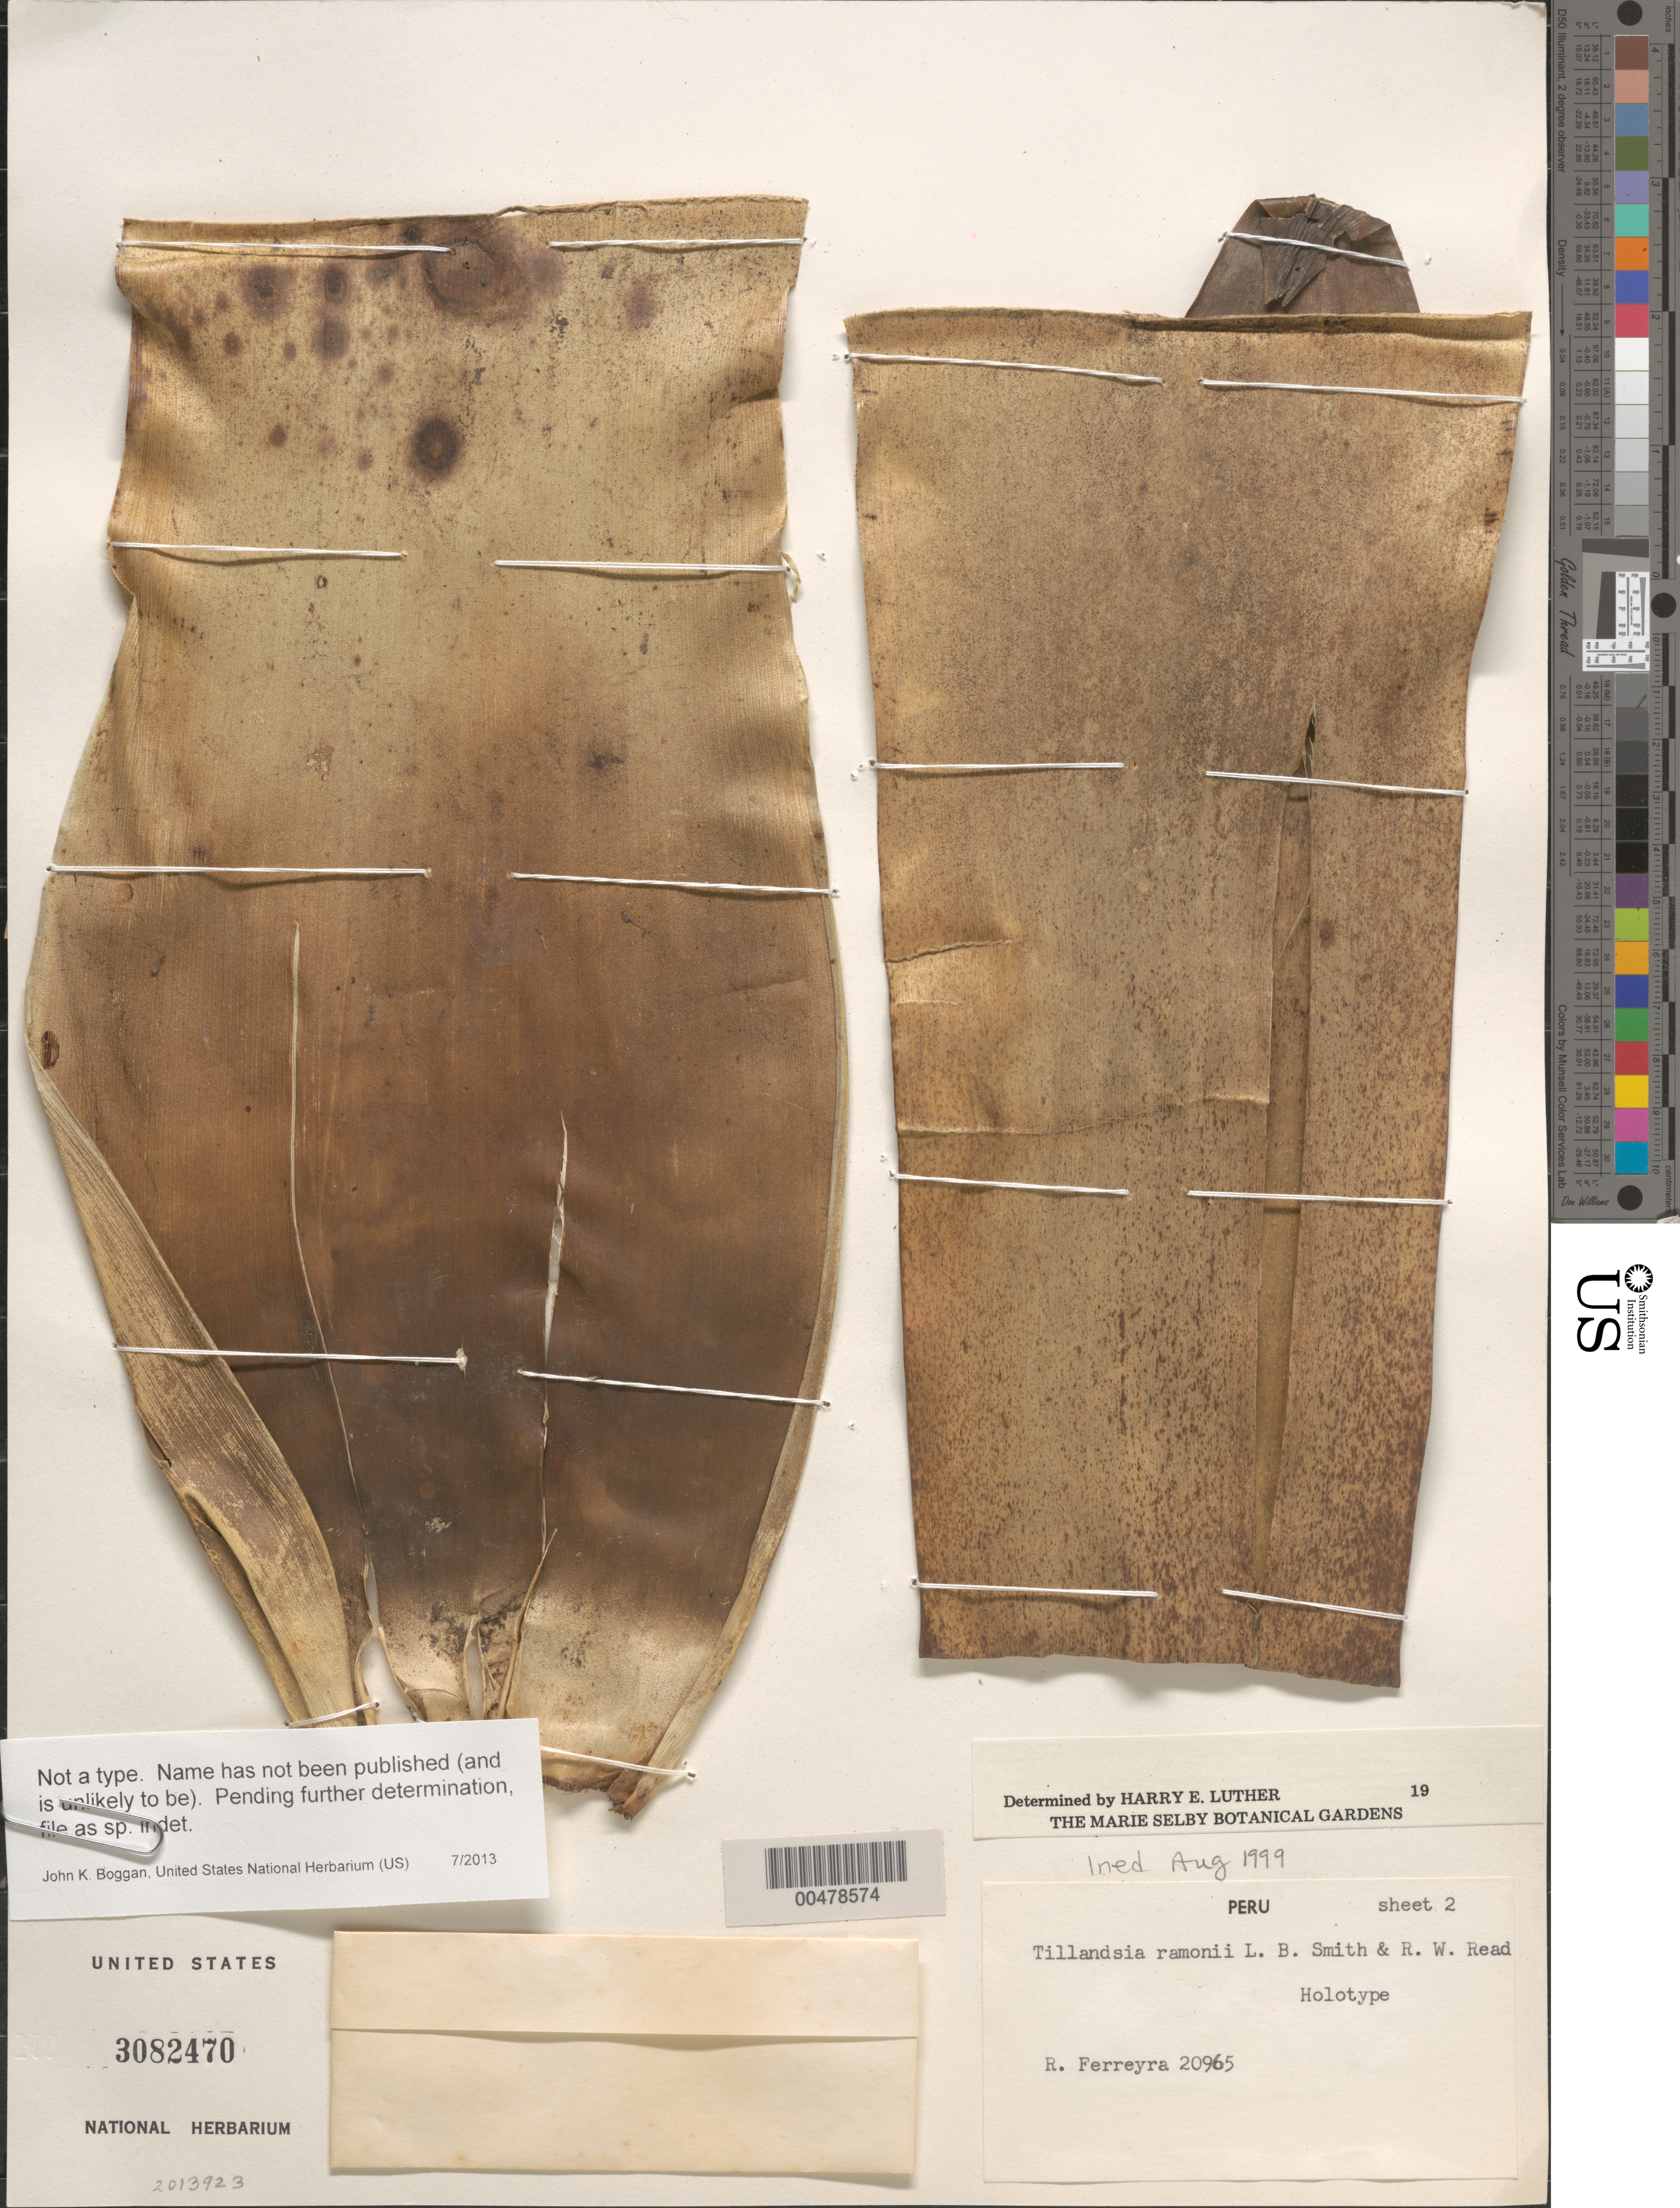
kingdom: Plantae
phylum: Tracheophyta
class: Liliopsida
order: Poales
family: Bromeliaceae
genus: Tillandsia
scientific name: Tillandsia sp.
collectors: R. A. Ferreyra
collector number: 20965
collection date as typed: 10 Jul 1987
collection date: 1987-07-10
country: Peru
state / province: Lambayeque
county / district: Ferreñafe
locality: Debajo de Moyan, valle del Rio La Leche.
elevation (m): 2400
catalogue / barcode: US 3082470